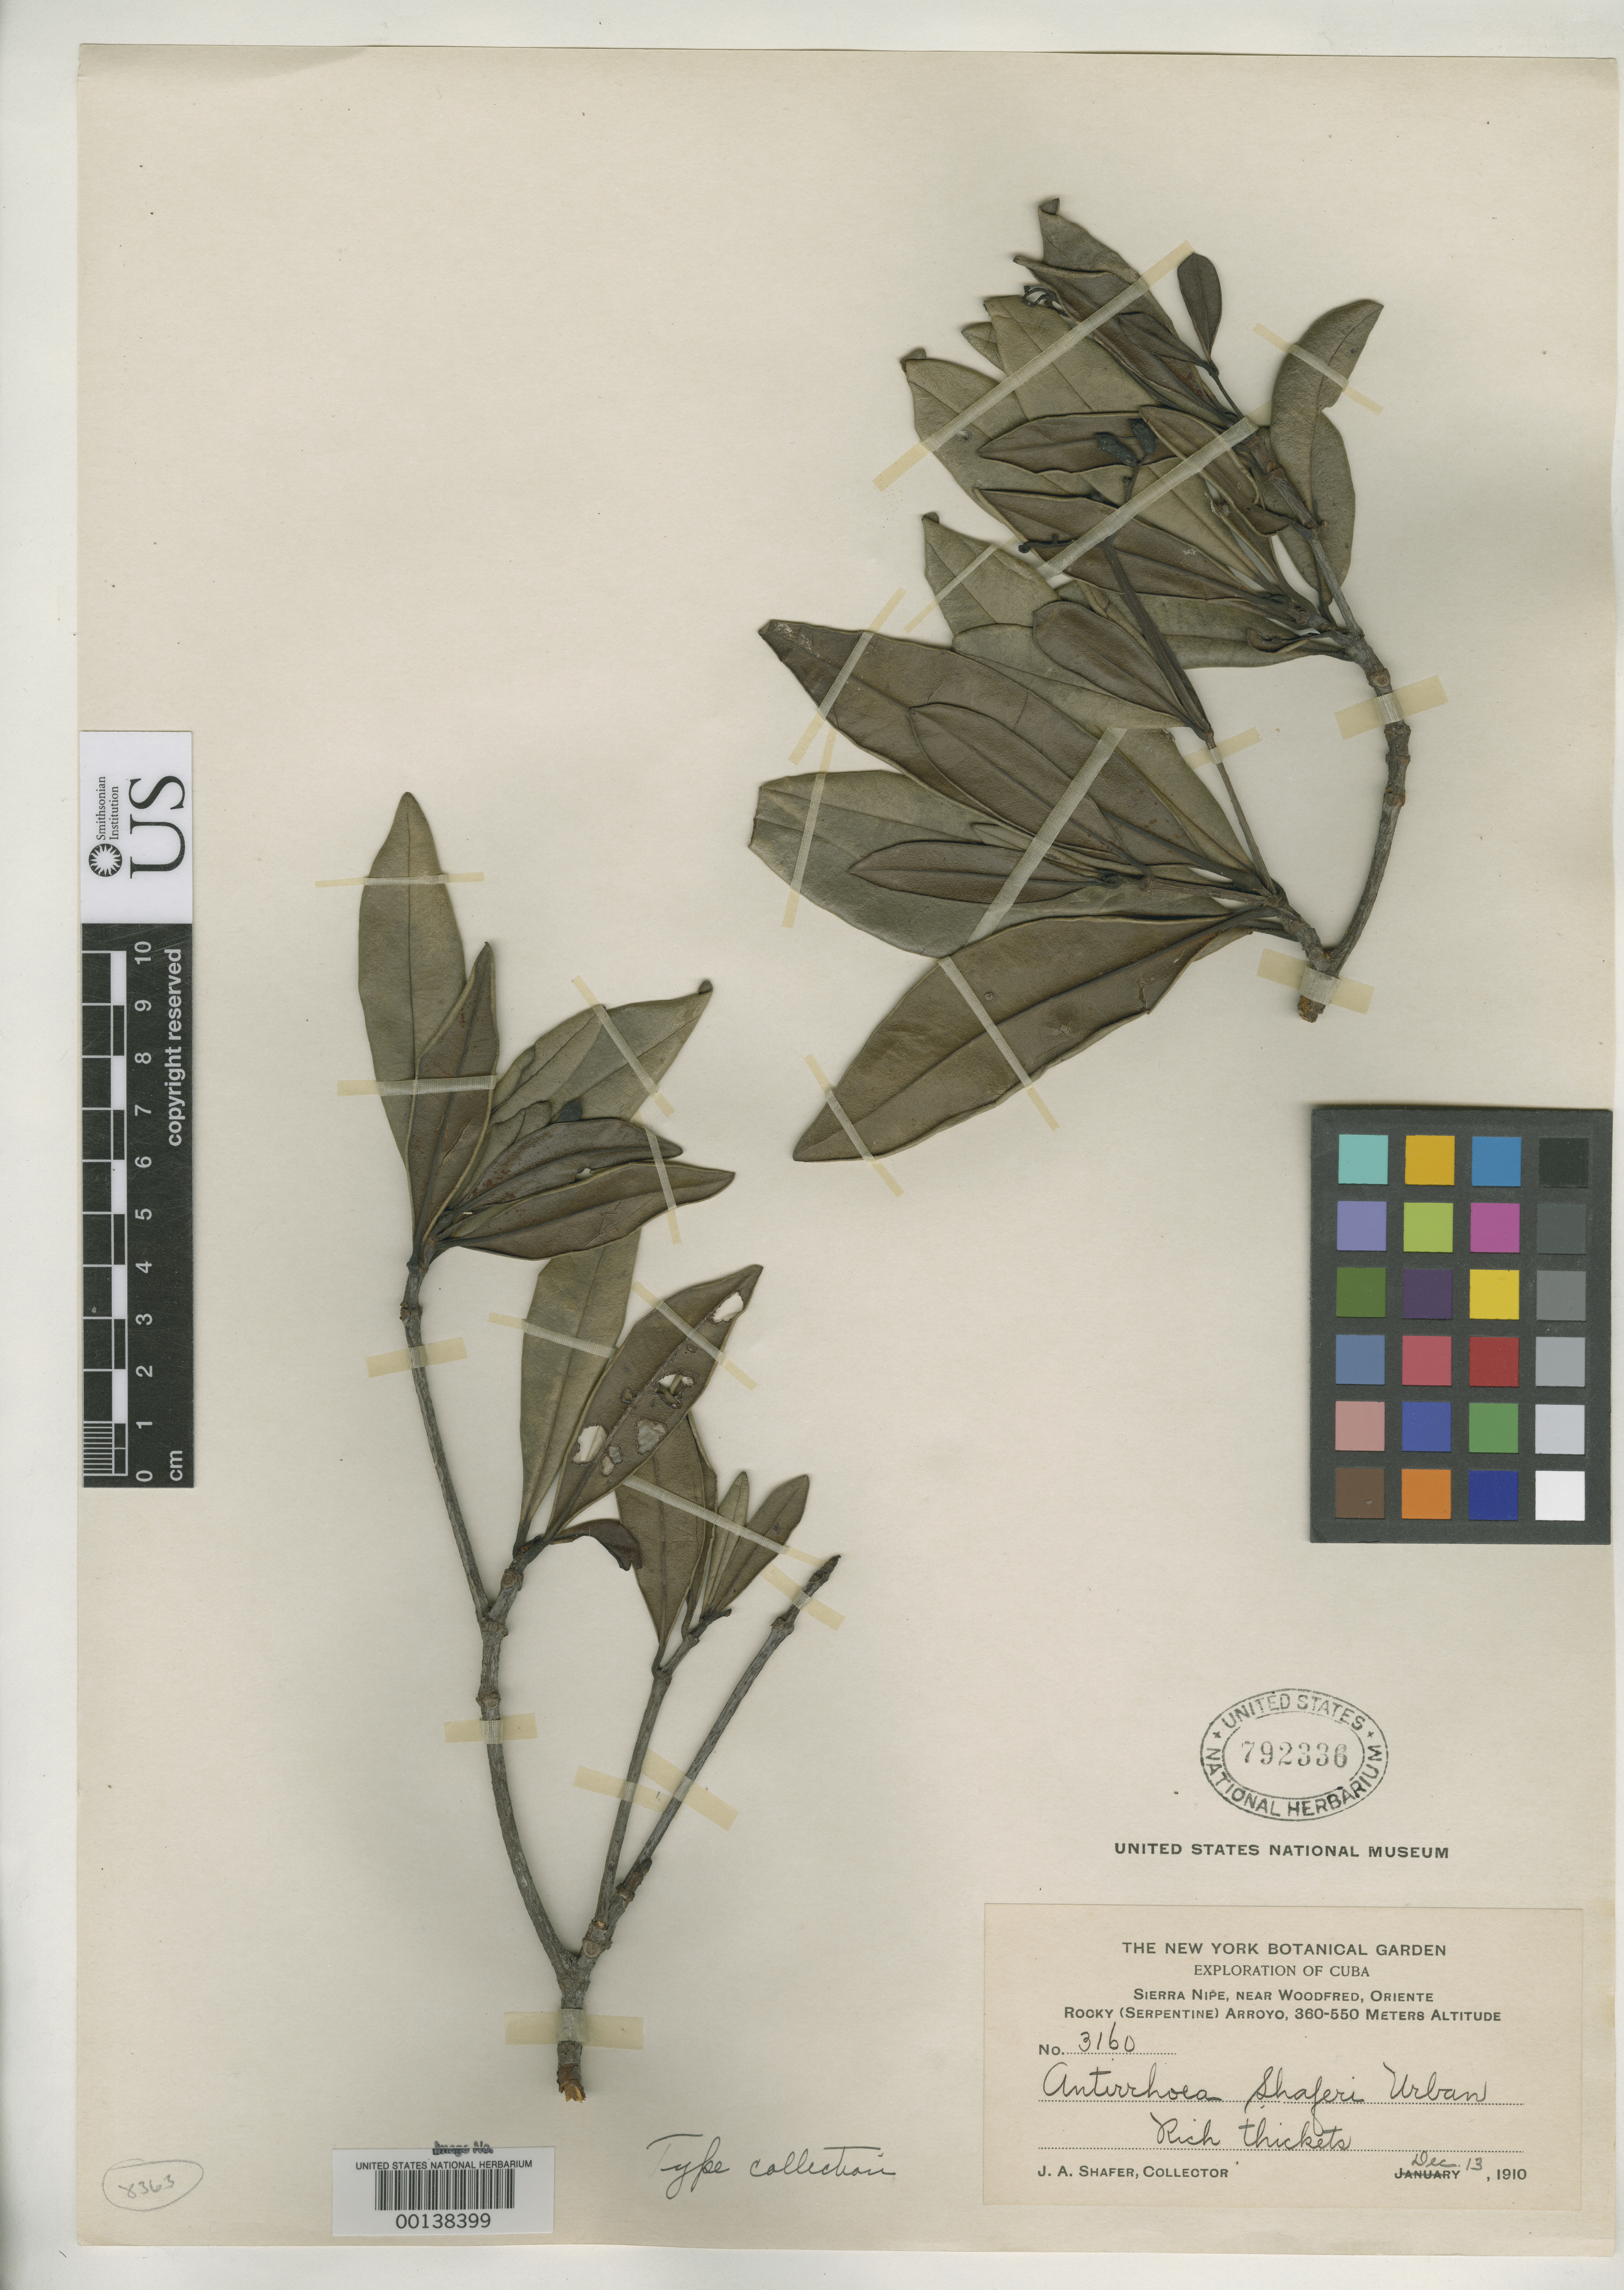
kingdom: Plantae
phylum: Tracheophyta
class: Magnoliopsida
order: Gentianales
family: Rubiaceae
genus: Antirhea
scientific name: Antirhea shaferi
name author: Urb.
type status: Isotype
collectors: J. A. Shafer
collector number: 3160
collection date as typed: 13 Dec 1910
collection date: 1910-12-13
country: Cuba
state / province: Oriente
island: Greater Antilles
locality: Prope Woodfred in Sierre Nipe.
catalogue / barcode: US 792336